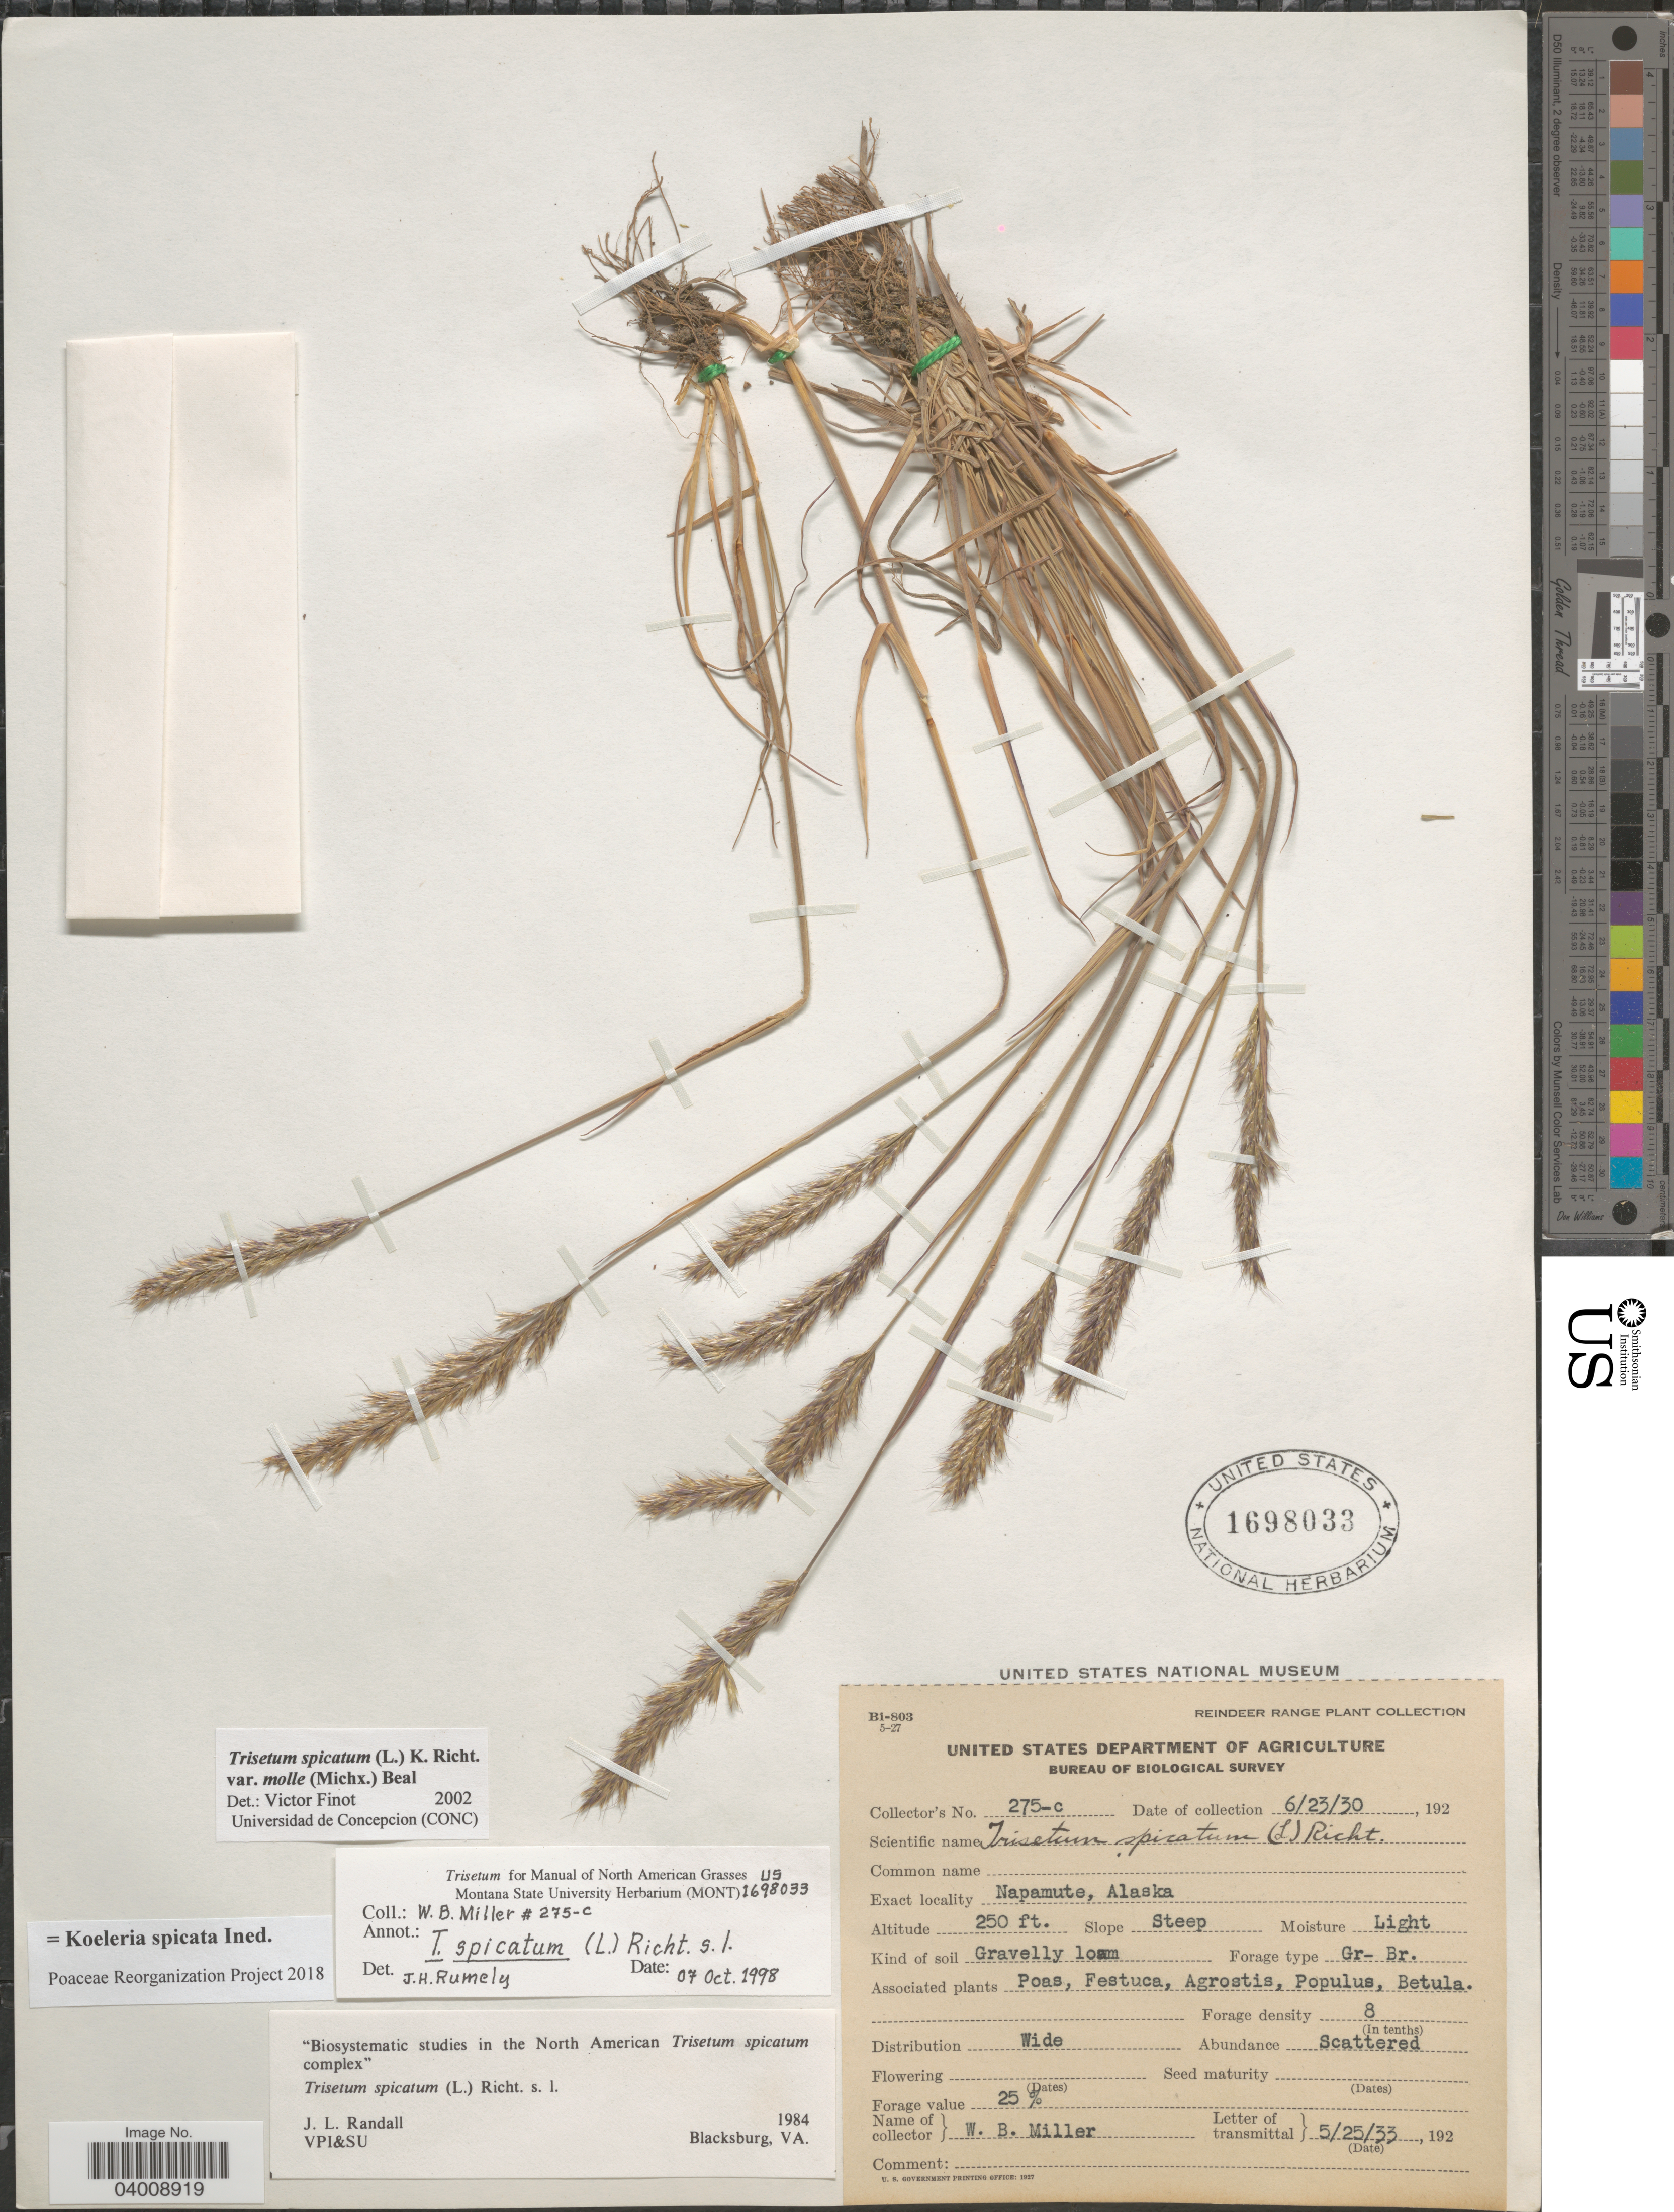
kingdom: Plantae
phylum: Tracheophyta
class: Liliopsida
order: Poales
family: Poaceae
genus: Koeleria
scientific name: Koeleria spicata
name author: (L.) Barberá et al.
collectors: W. Miller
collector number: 275-c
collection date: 1930-06-23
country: United States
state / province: Alaska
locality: Reindeer Range. Napamute.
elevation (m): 76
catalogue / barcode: US 1698033